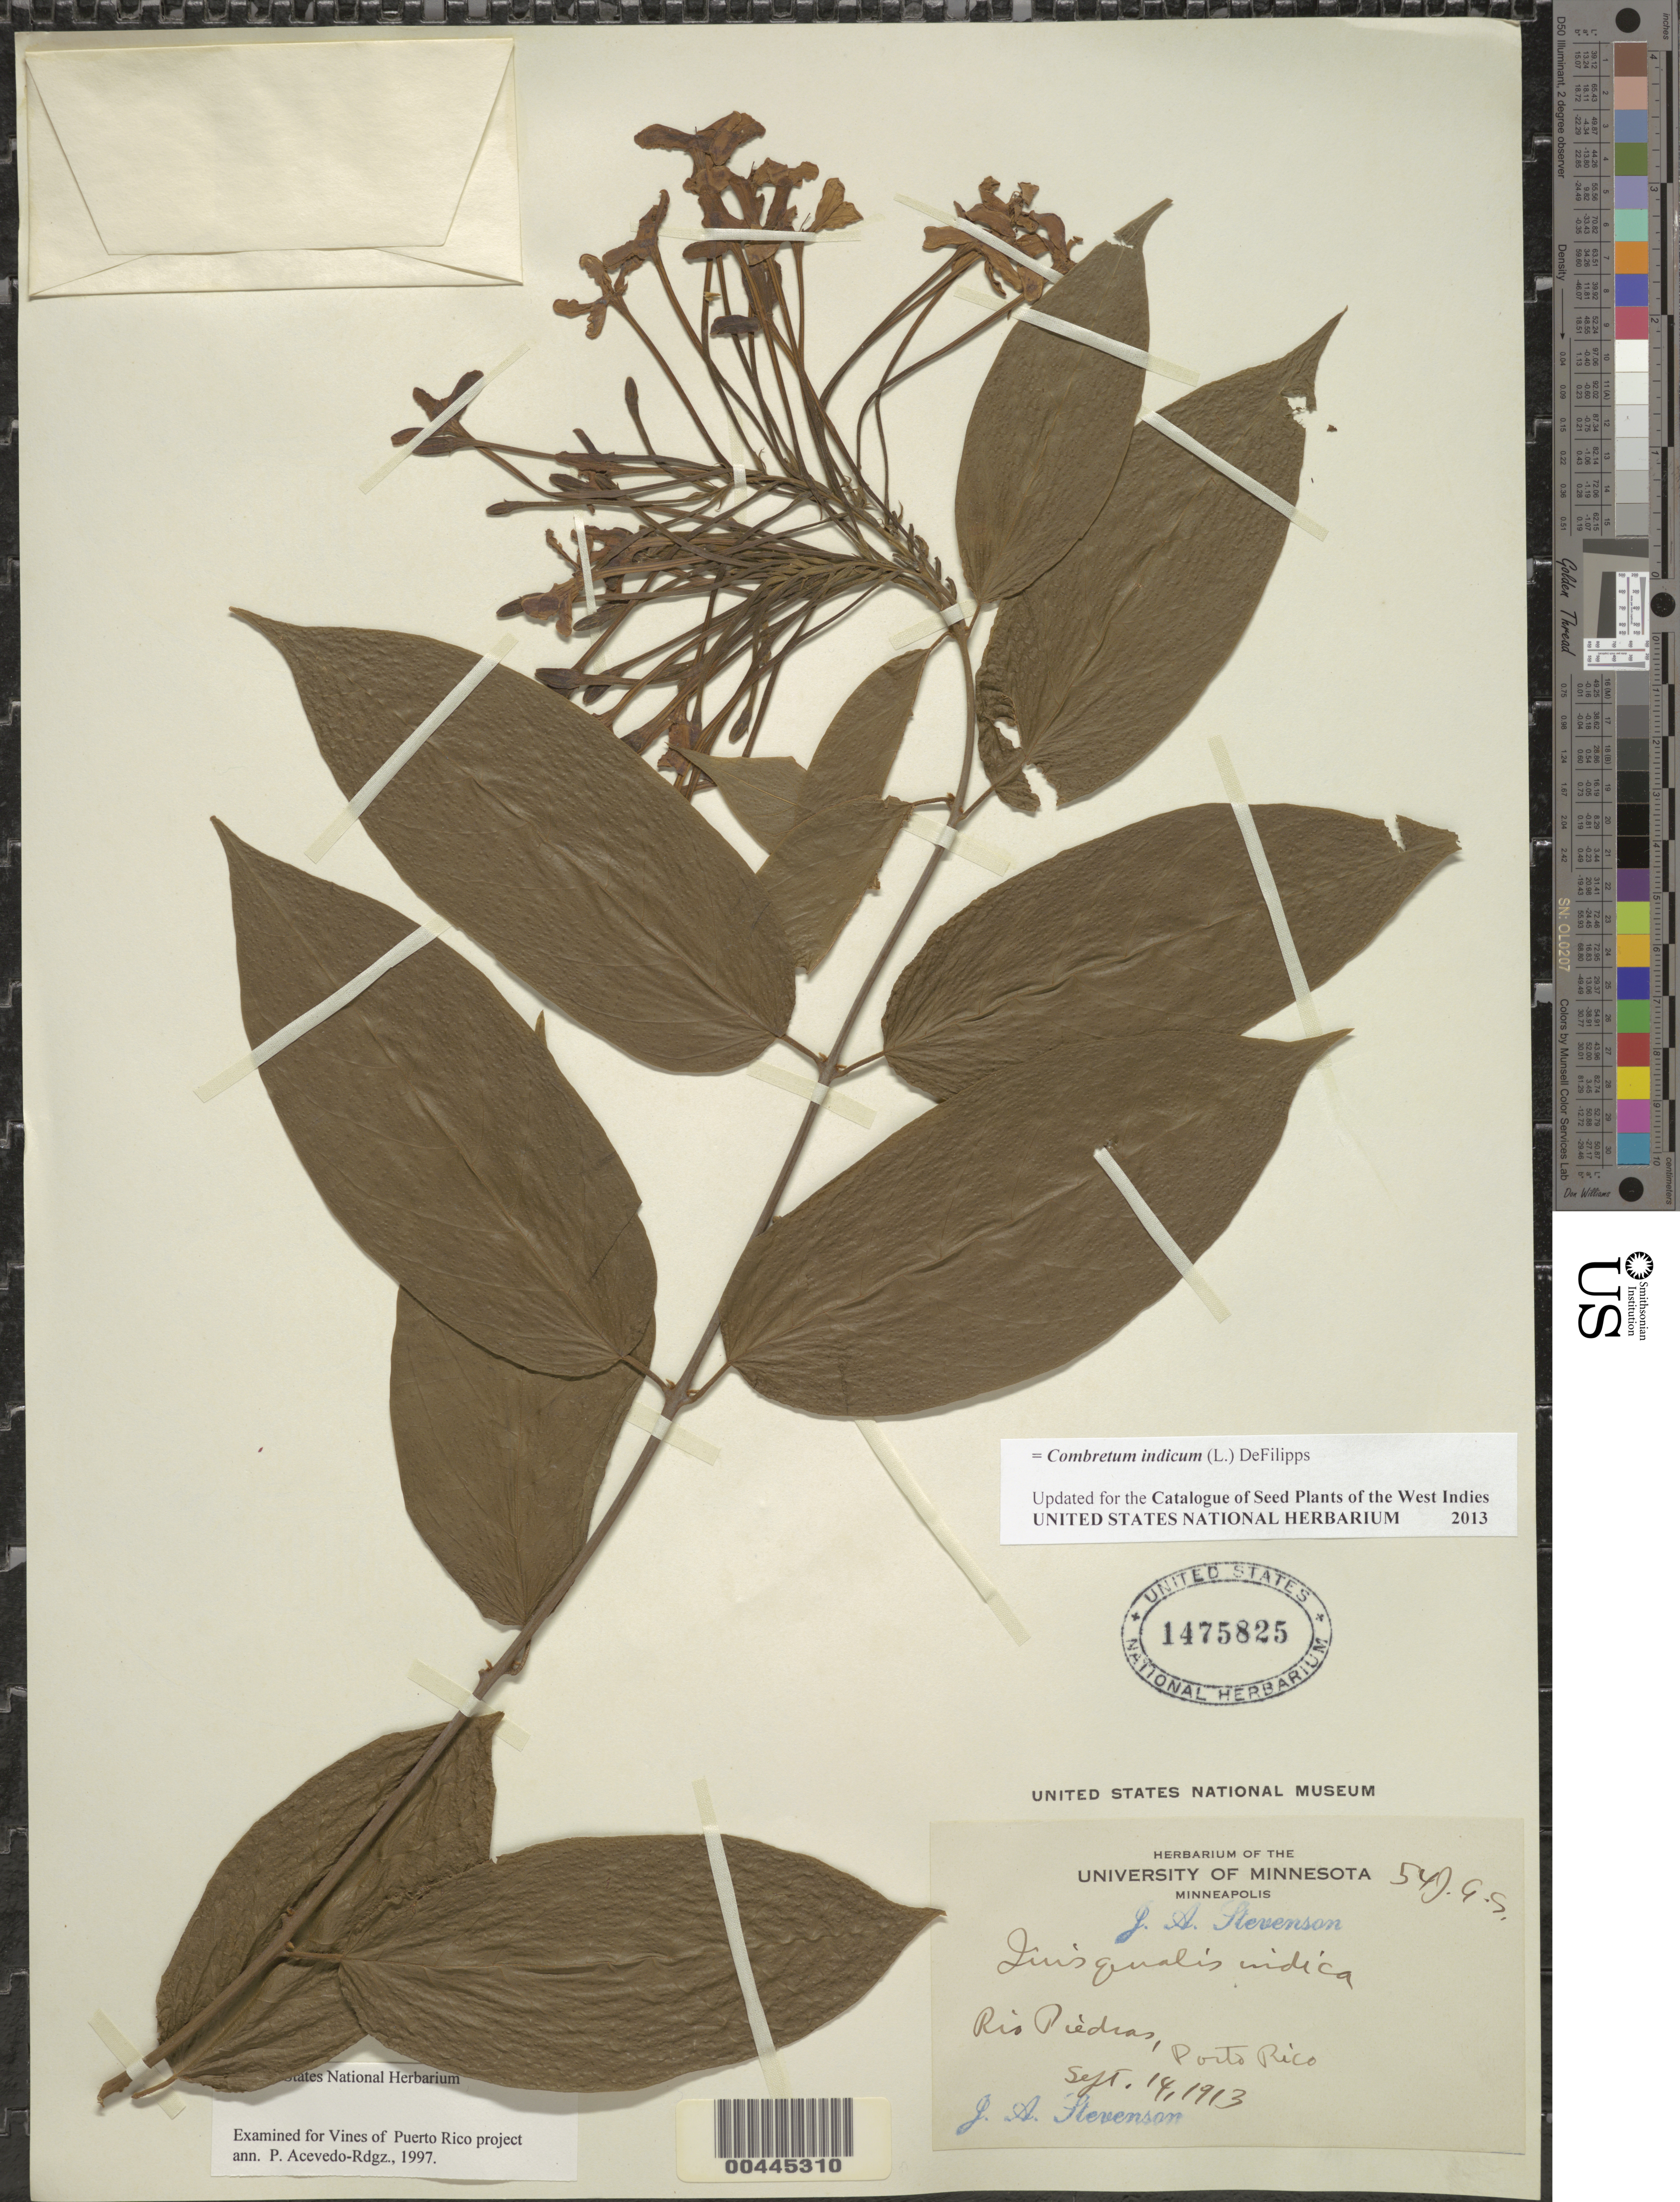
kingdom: Plantae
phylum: Tracheophyta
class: Magnoliopsida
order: Myrtales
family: Combretaceae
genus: Combretum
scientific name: Combretum indicum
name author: (L.) DeFilipps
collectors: J. Stevenson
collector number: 54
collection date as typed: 14 Sep 1913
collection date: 1913-09-14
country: Puerto Rico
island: Greater Antilles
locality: Rio Piedras.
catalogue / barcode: US 1475825